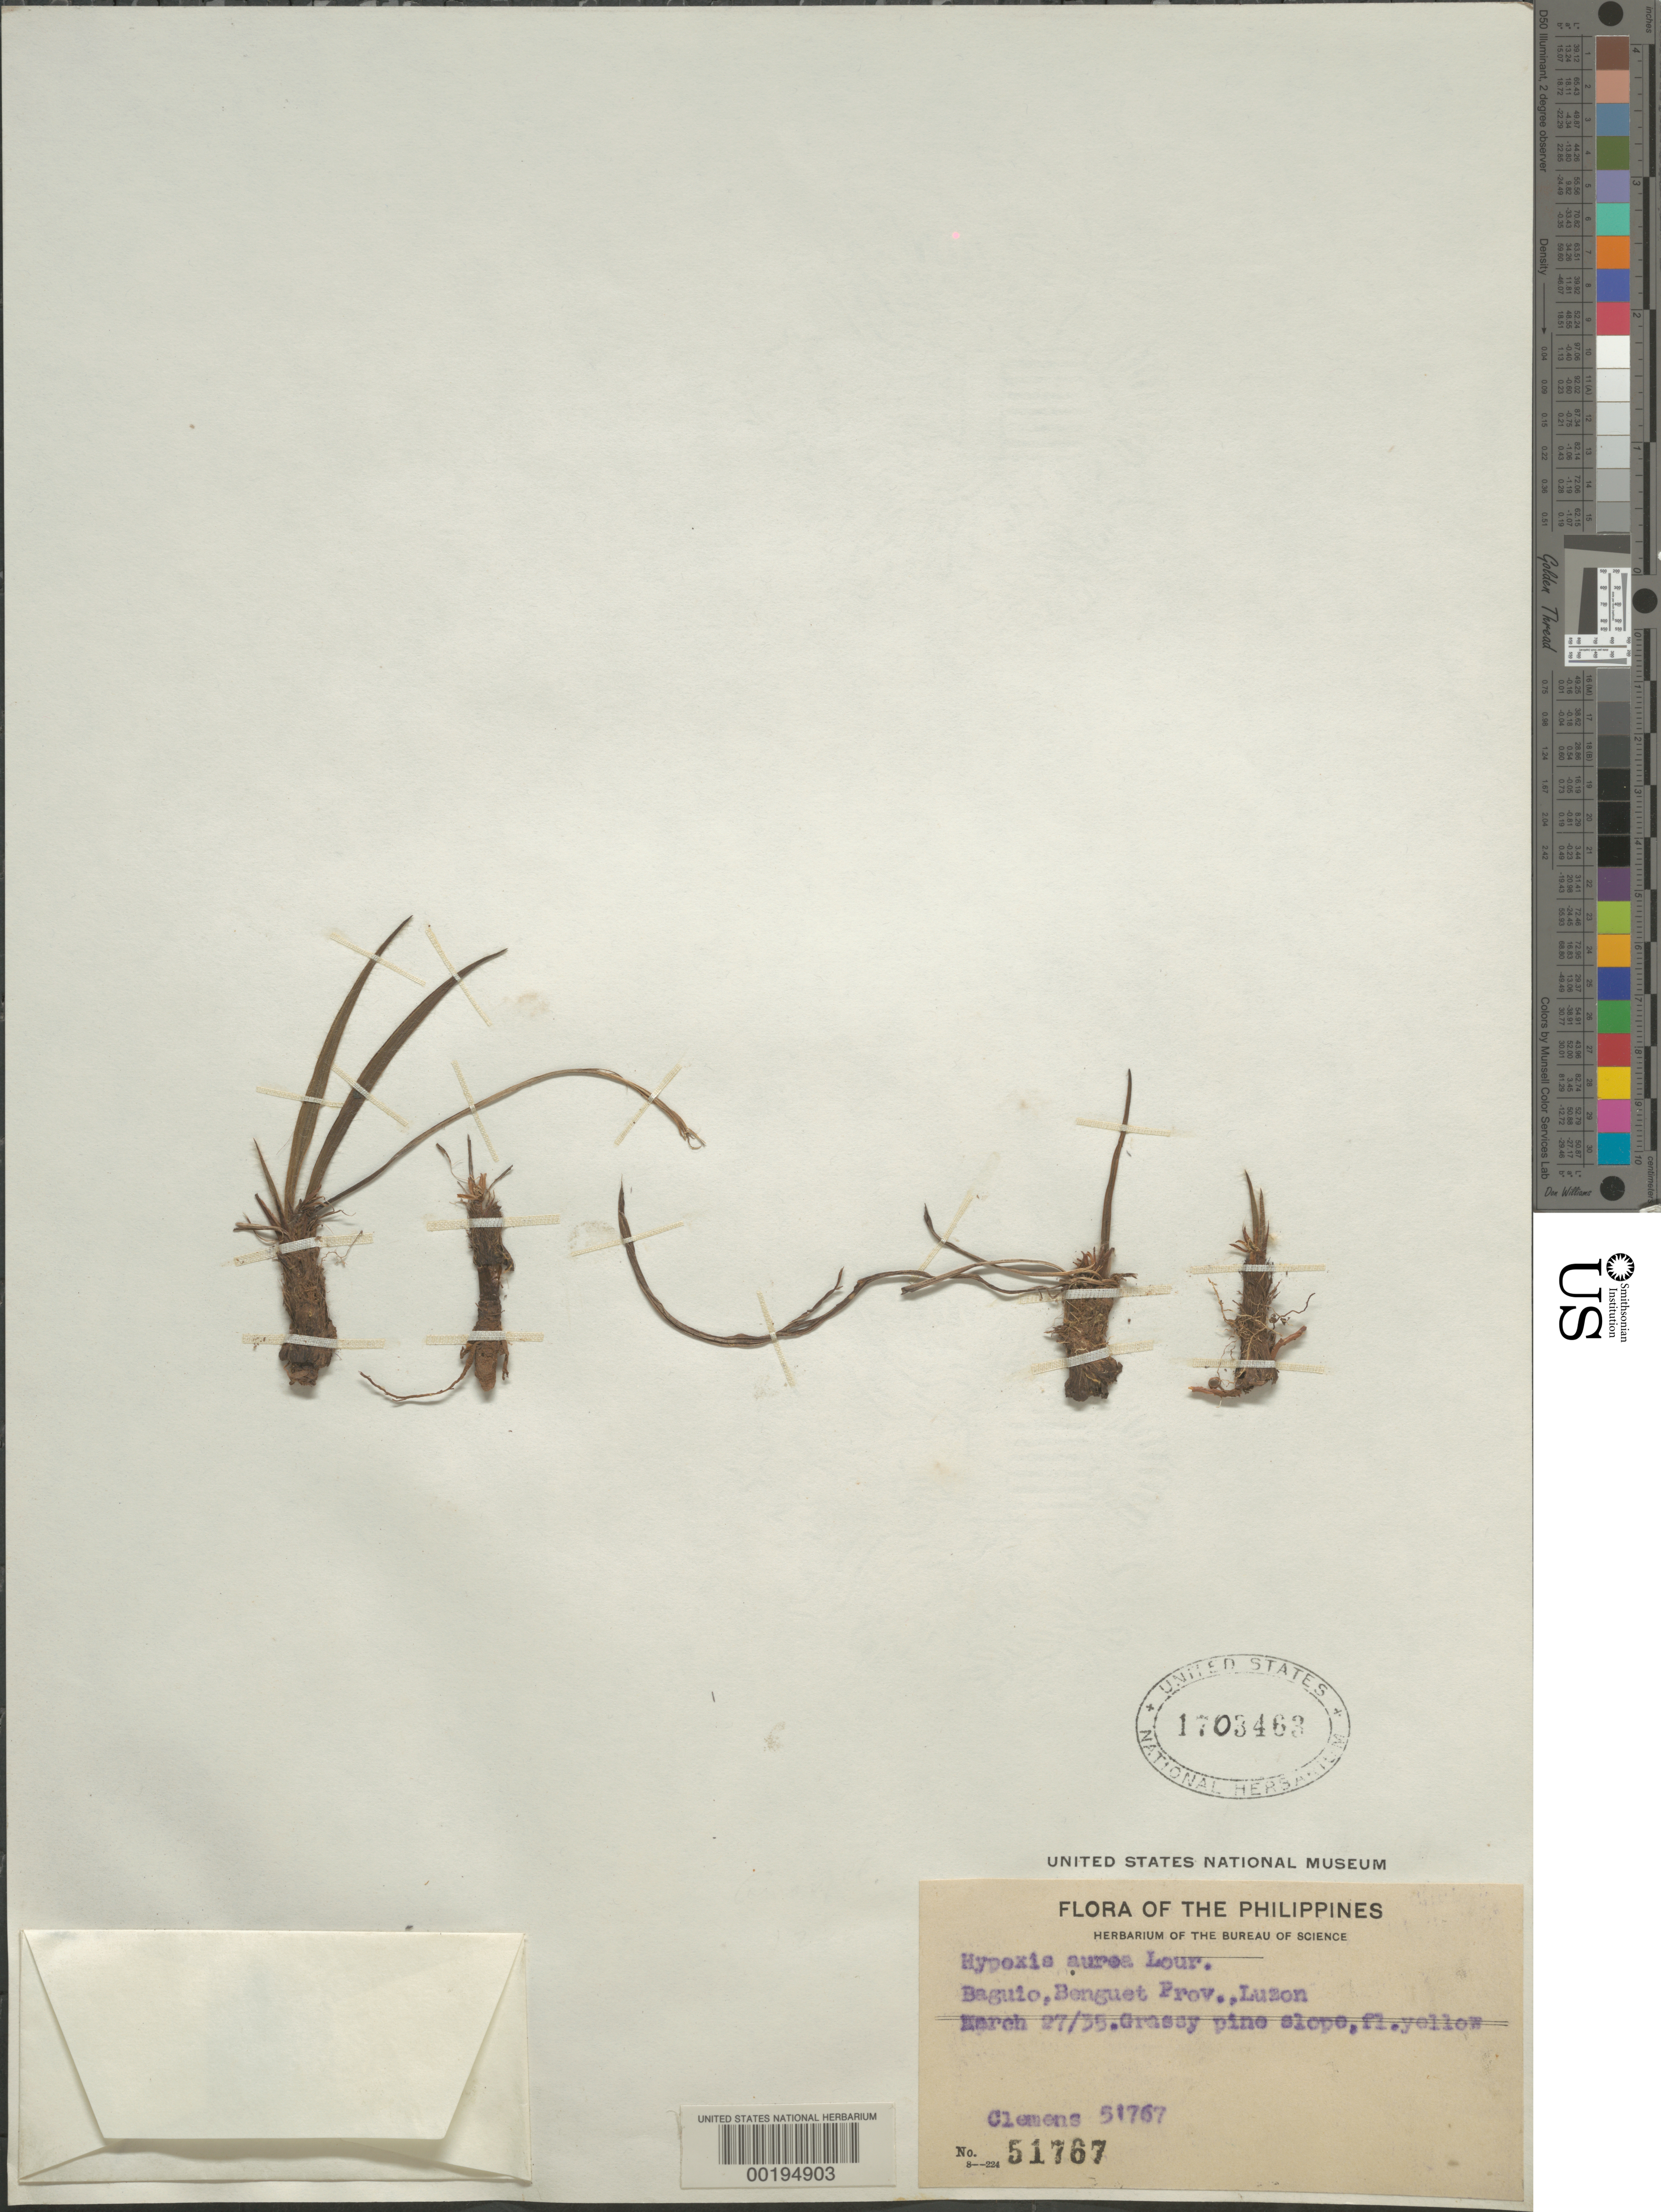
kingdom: Plantae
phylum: Tracheophyta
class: Liliopsida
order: Asparagales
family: Hypoxidaceae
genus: Curculigo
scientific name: Curculigo orchioides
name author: Gaertn.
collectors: J. Clemens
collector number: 51767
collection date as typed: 27 Mar 1935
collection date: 1935-03-27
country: Philippines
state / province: Cordillera (Administrative Region)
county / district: Benguet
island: Luzon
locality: Baguio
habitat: Grassy pine slope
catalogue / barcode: US 1703463